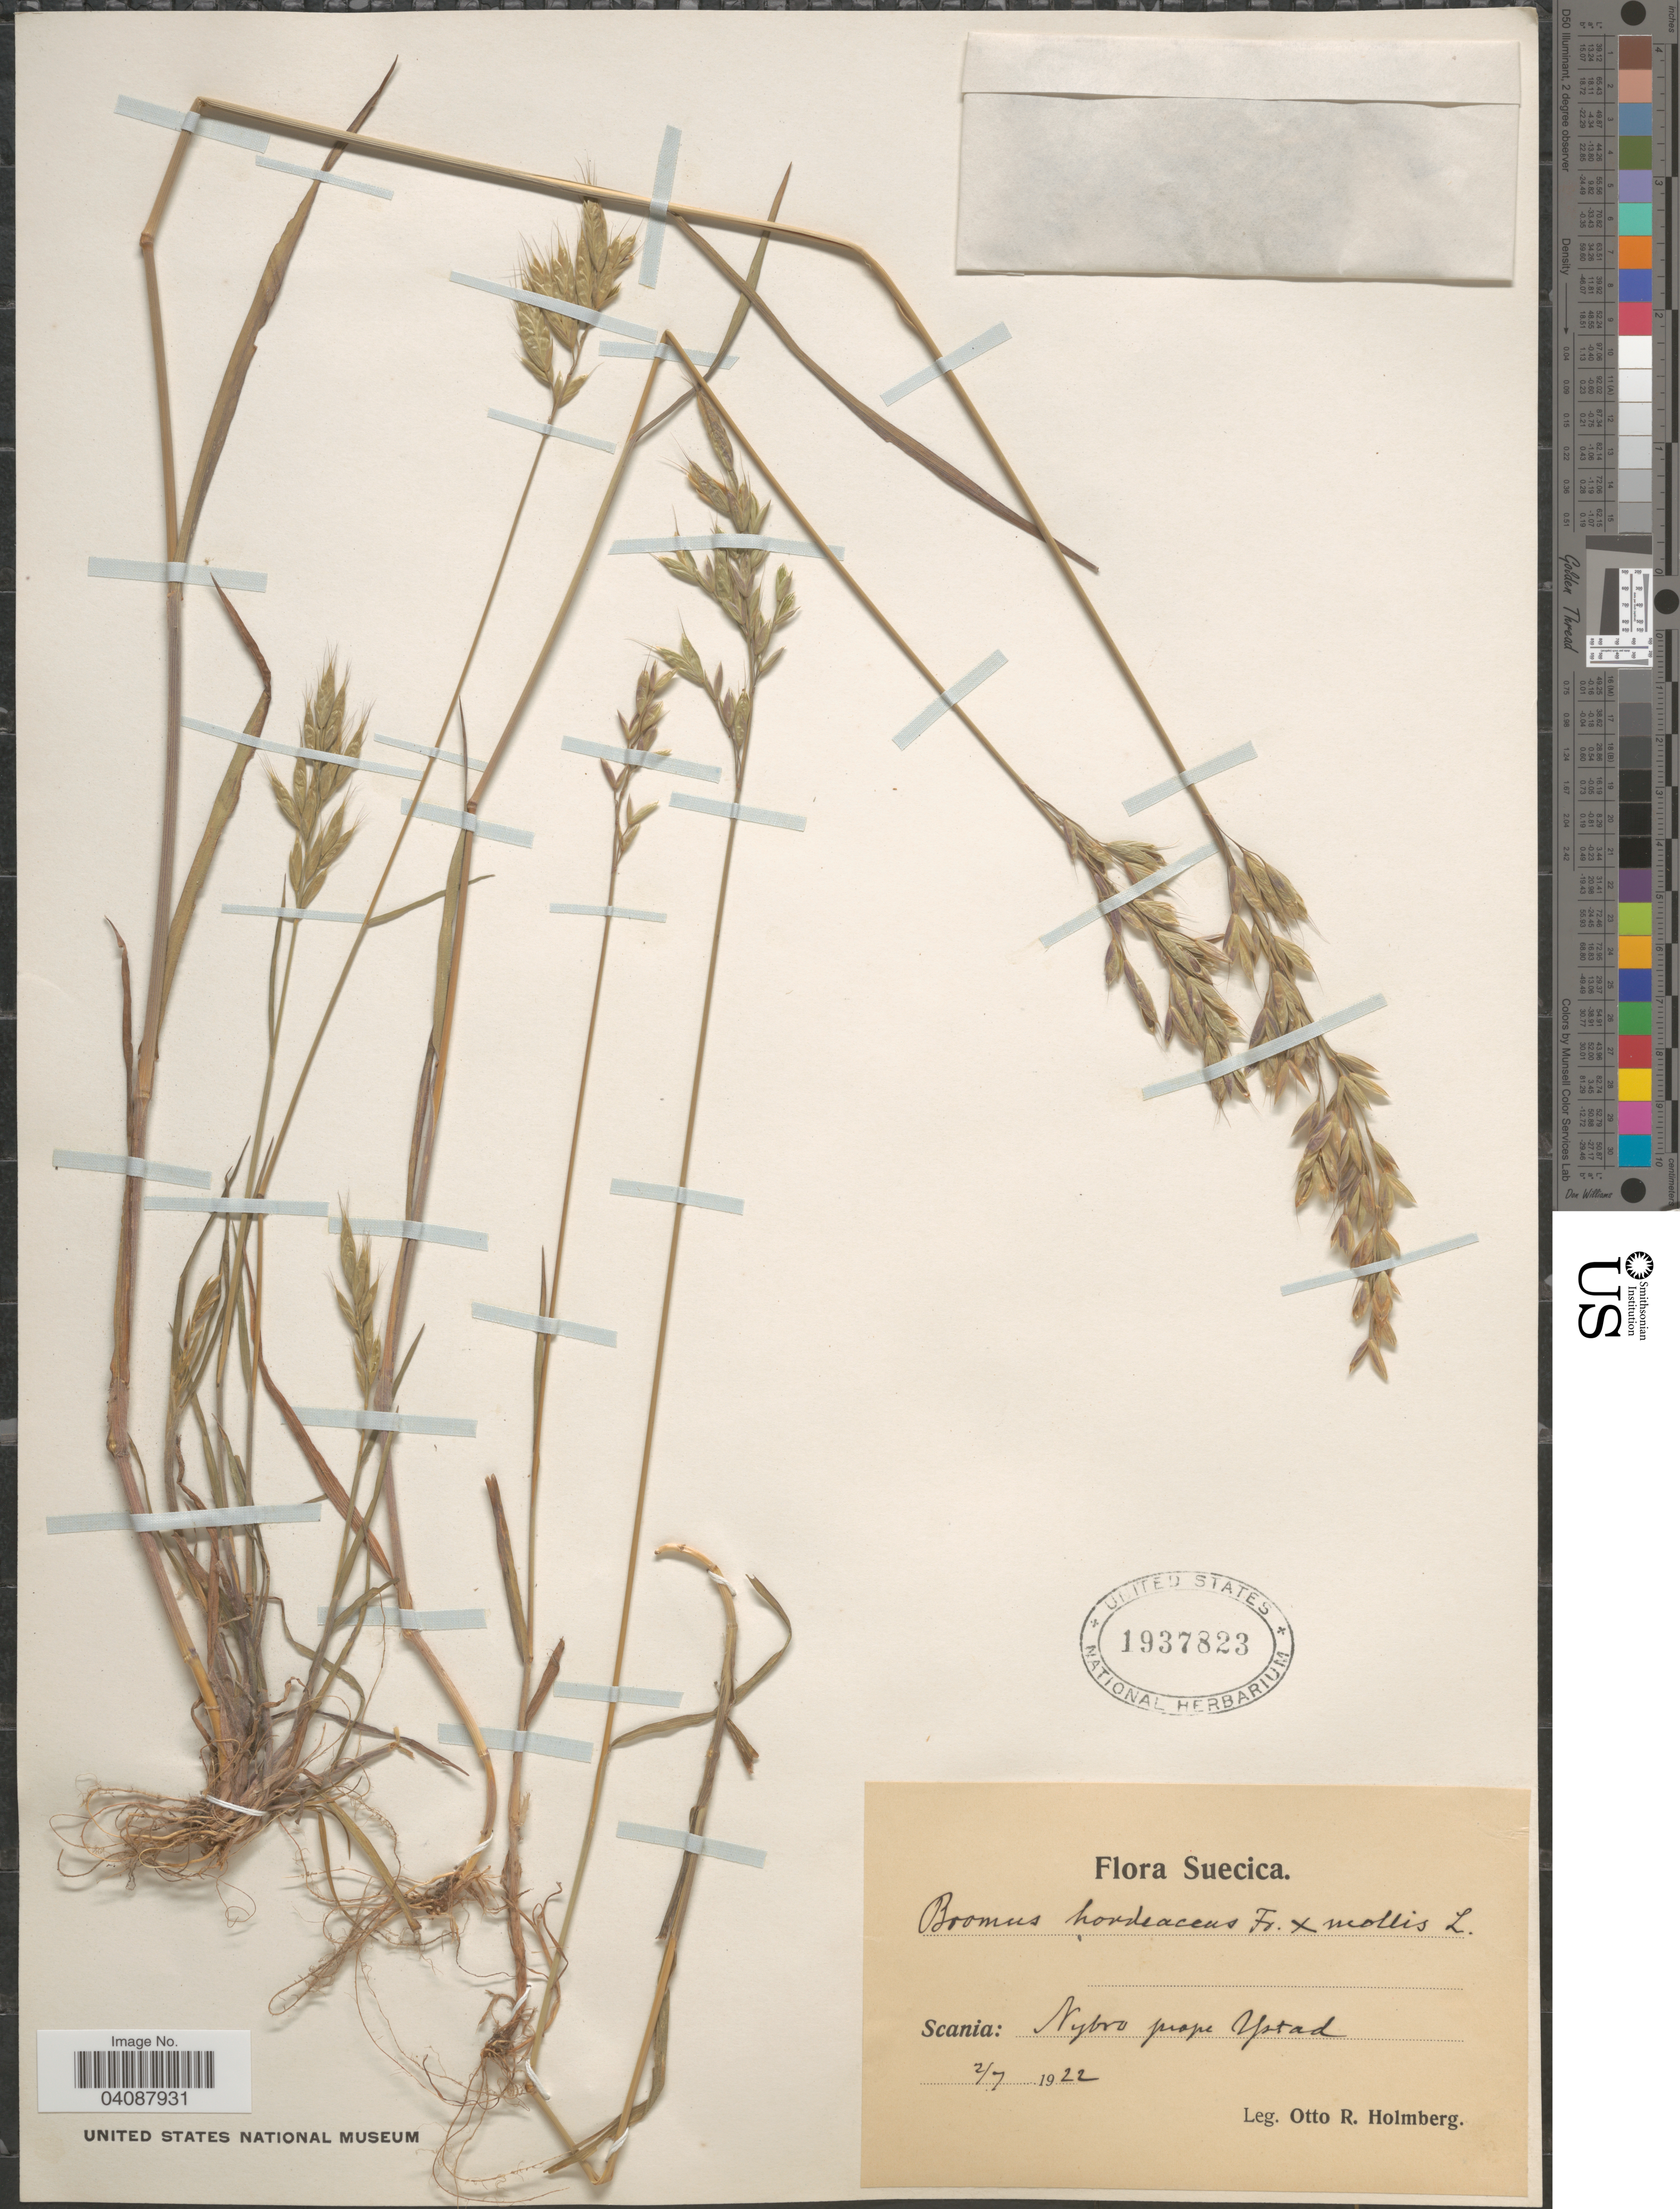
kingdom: Plantae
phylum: Tracheophyta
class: Liliopsida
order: Poales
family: Poaceae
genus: Bromus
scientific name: Bromus hordeaceus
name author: L.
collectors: O. Holmberg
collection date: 1922-07-02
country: Sweden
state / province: Skåne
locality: Suecica. Scania: Nybro prope Ystad.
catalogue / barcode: US 1937823